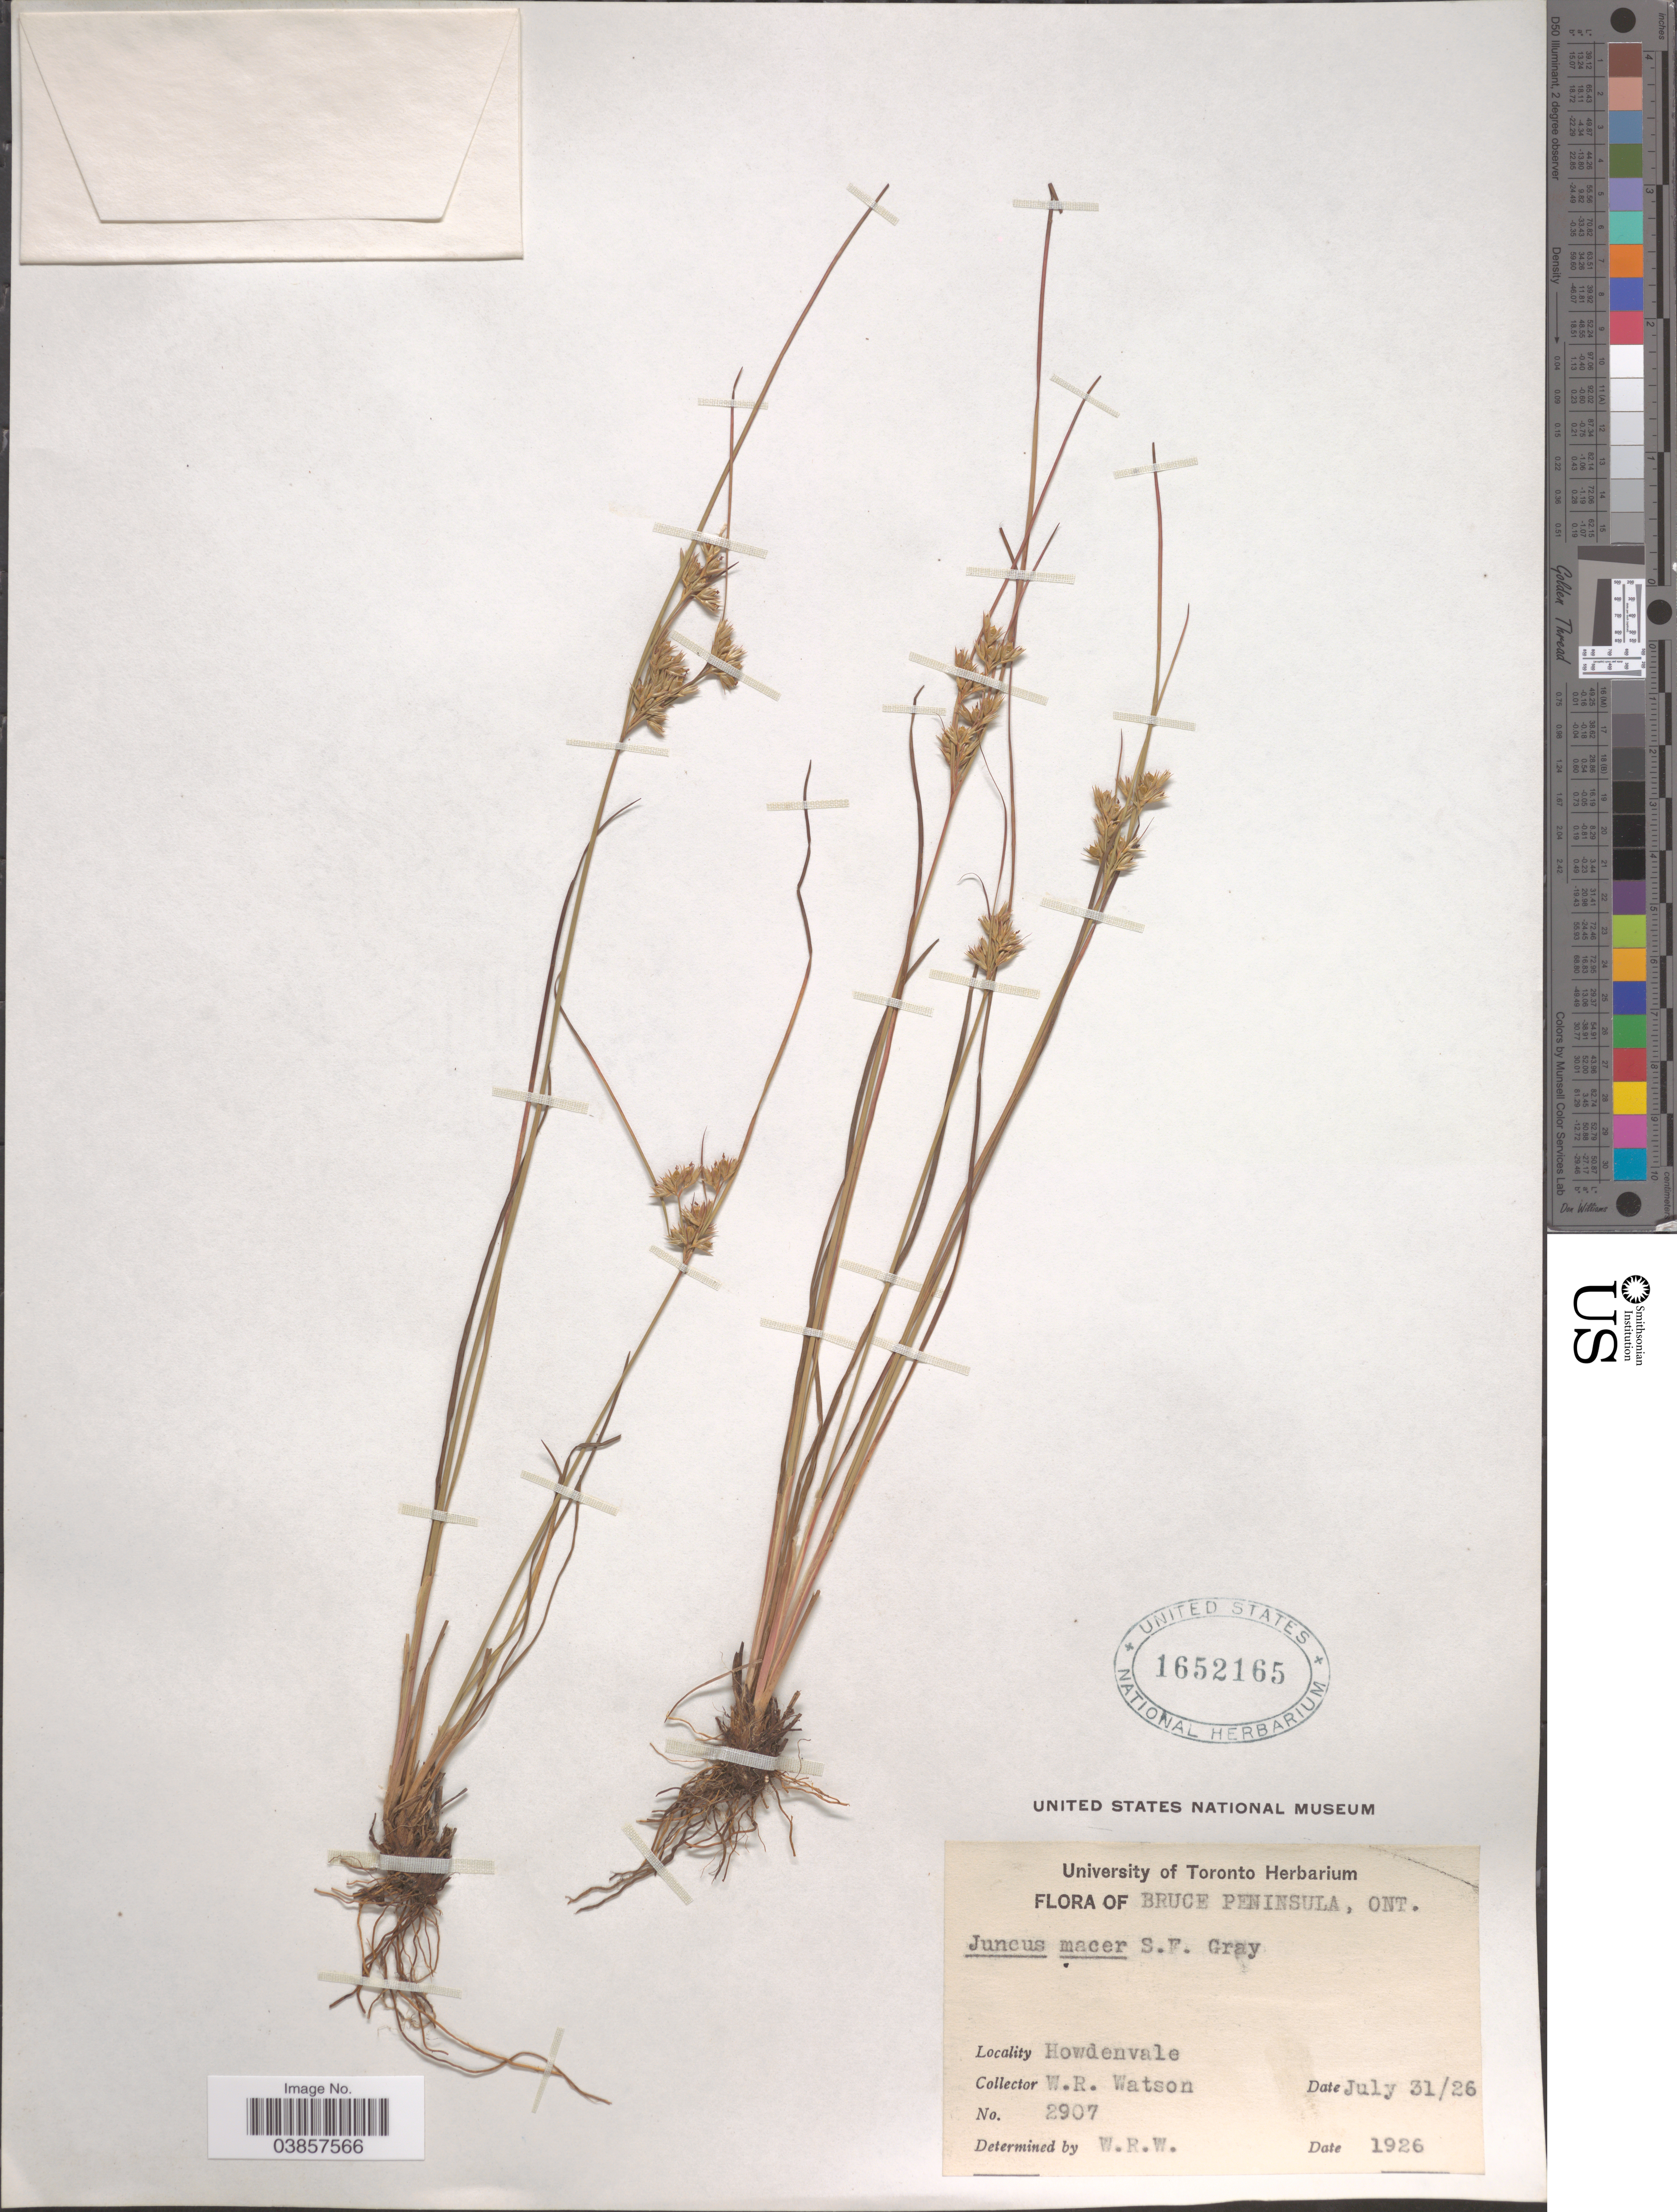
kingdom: Plantae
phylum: Tracheophyta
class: Liliopsida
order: Poales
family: Juncaceae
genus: Juncus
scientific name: Juncus tenuis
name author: Willd.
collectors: W. R. Watson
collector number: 2907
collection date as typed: Transcribed d/m/y: 31/7/26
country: Canada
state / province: Ontario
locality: Bruce Peninsula. Howdenvale.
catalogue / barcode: US 1652165